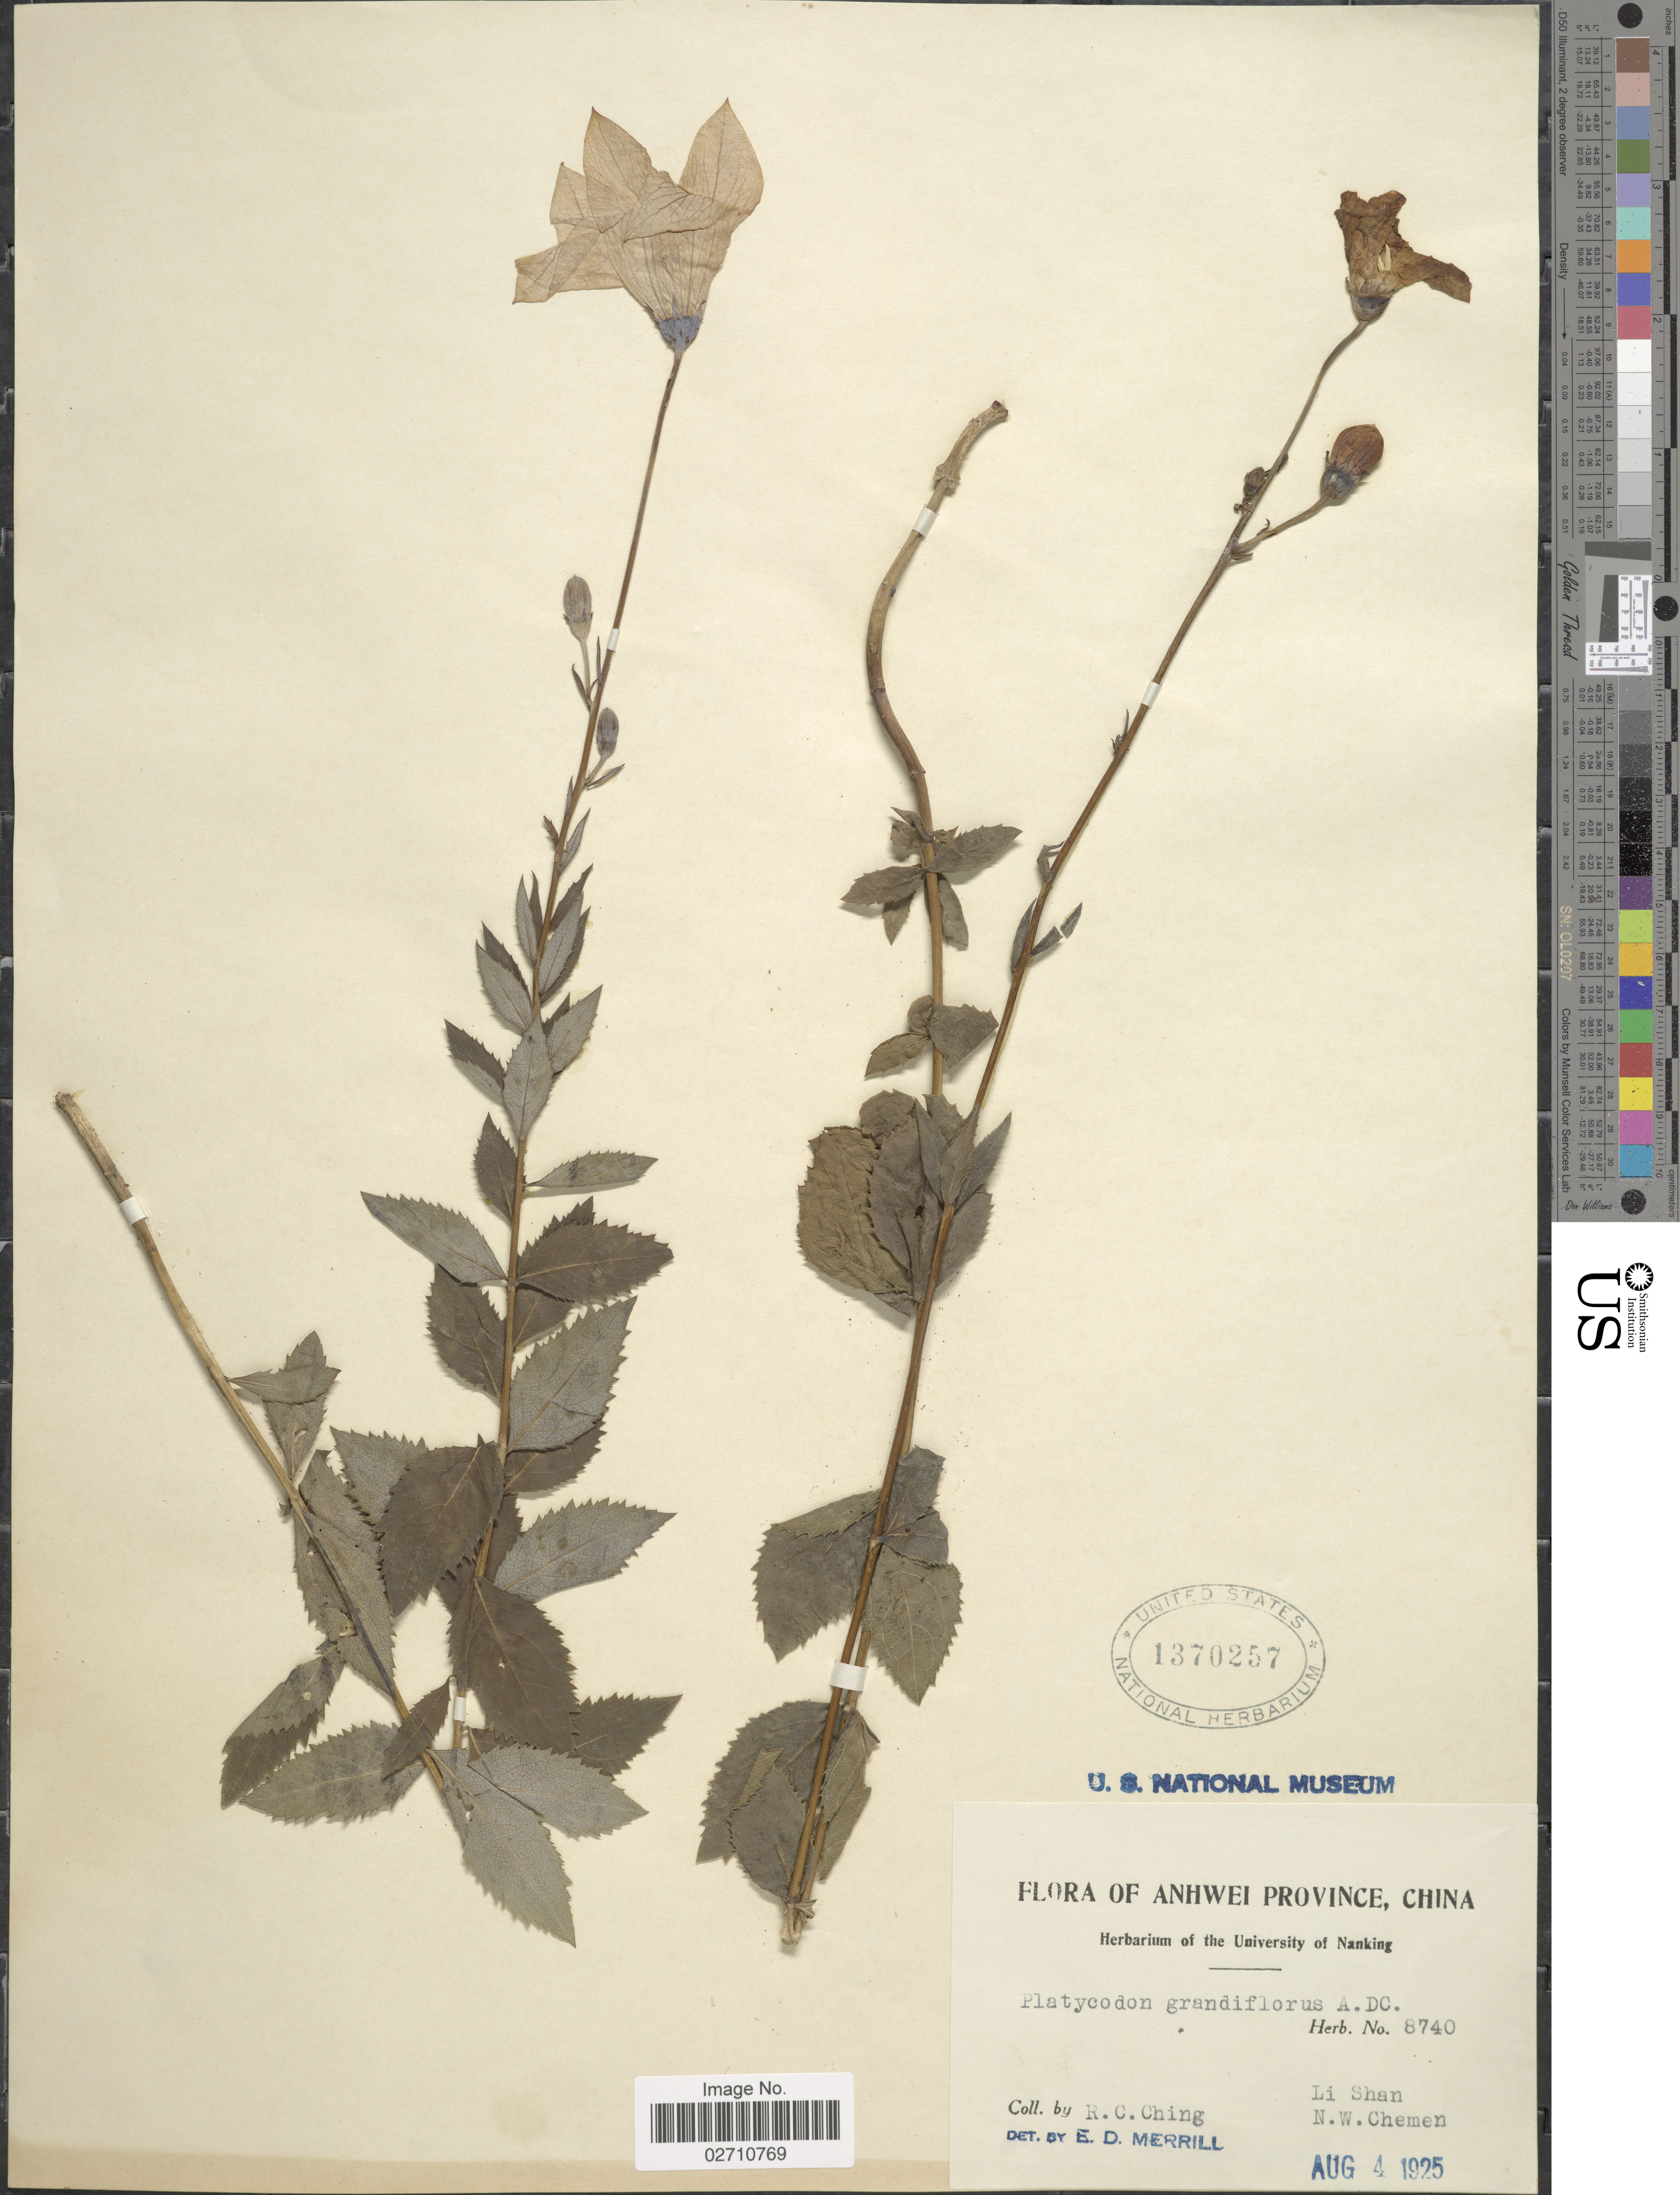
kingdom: Plantae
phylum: Tracheophyta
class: Magnoliopsida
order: Asterales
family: Campanulaceae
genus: Platycodon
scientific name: Platycodon grandiflorus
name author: (Jacq.) A. DC.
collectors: R. C. Ching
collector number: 8740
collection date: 1925-08-04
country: China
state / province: Anhui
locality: Anhwei Province. Li Shan. N. W. Chemen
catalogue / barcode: US 1370257